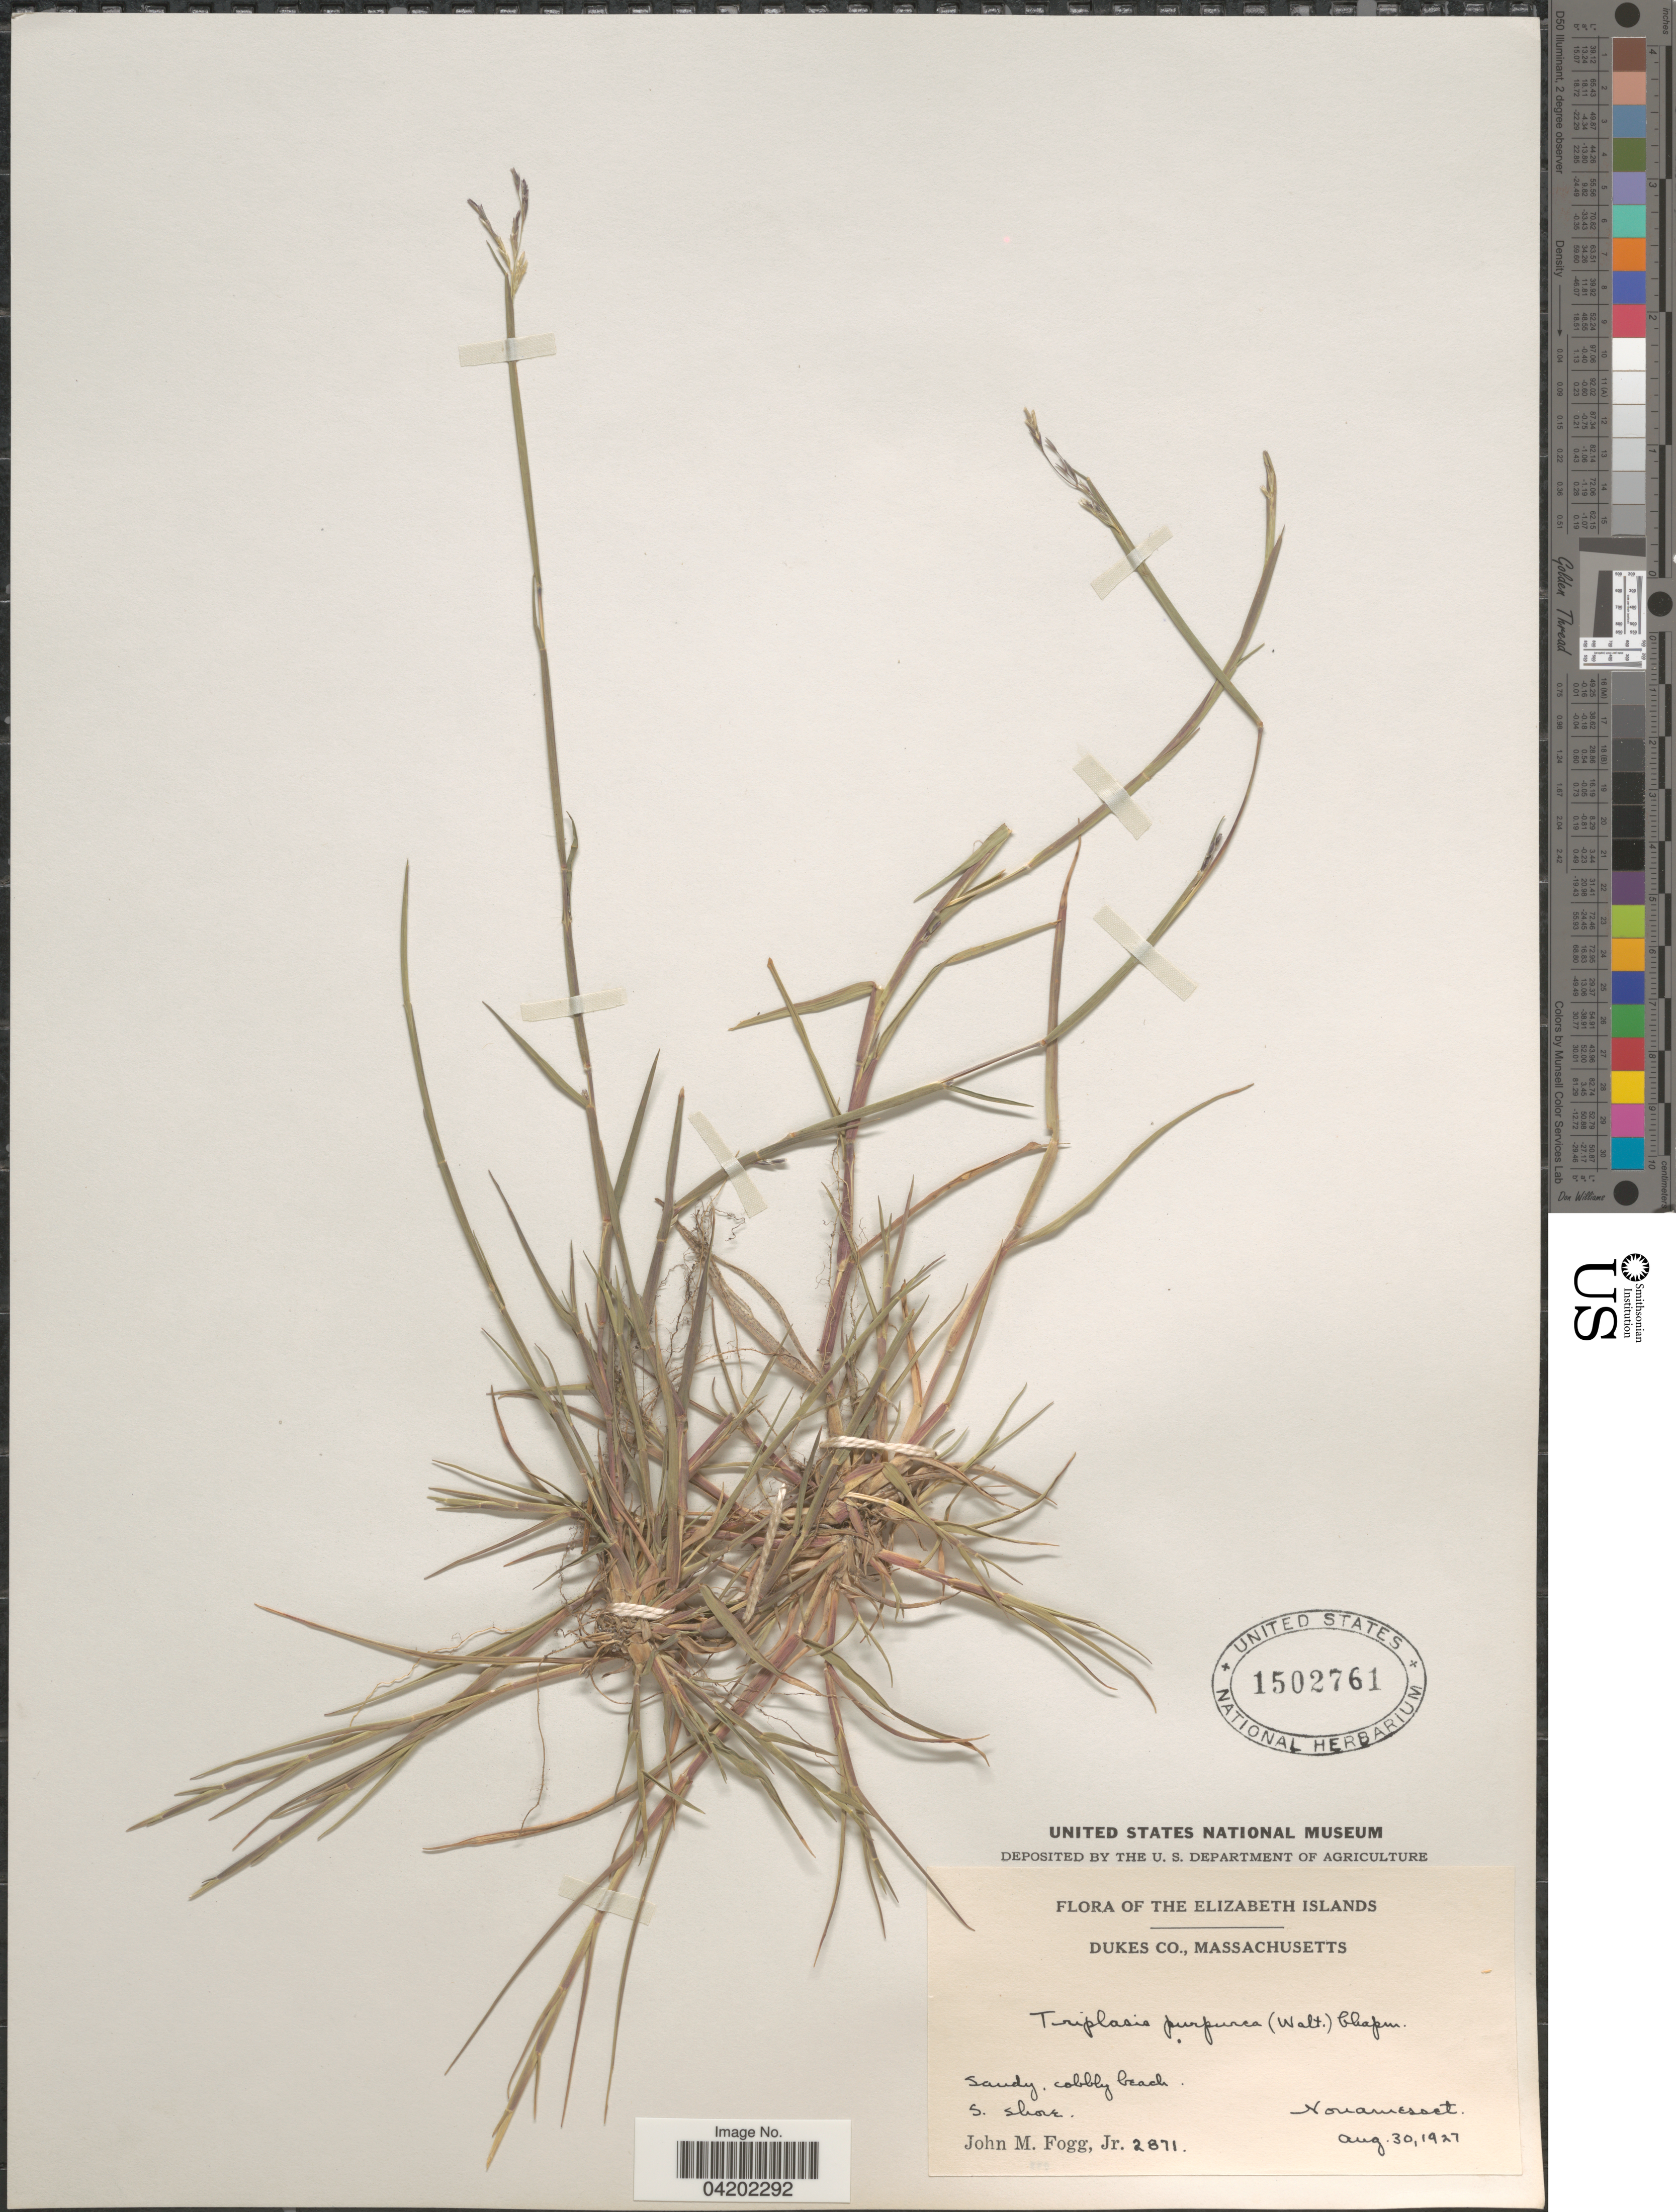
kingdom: Plantae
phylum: Tracheophyta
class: Liliopsida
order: Poales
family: Poaceae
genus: Triplasis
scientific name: Triplasis purpurea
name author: (Walter) Chapm.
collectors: J. Fogg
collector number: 2871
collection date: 1927-08-30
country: United States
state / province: Massachusetts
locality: The Elisabeth Islands. Dukes Co. S. shore. Nonamesset.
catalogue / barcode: US 1502761